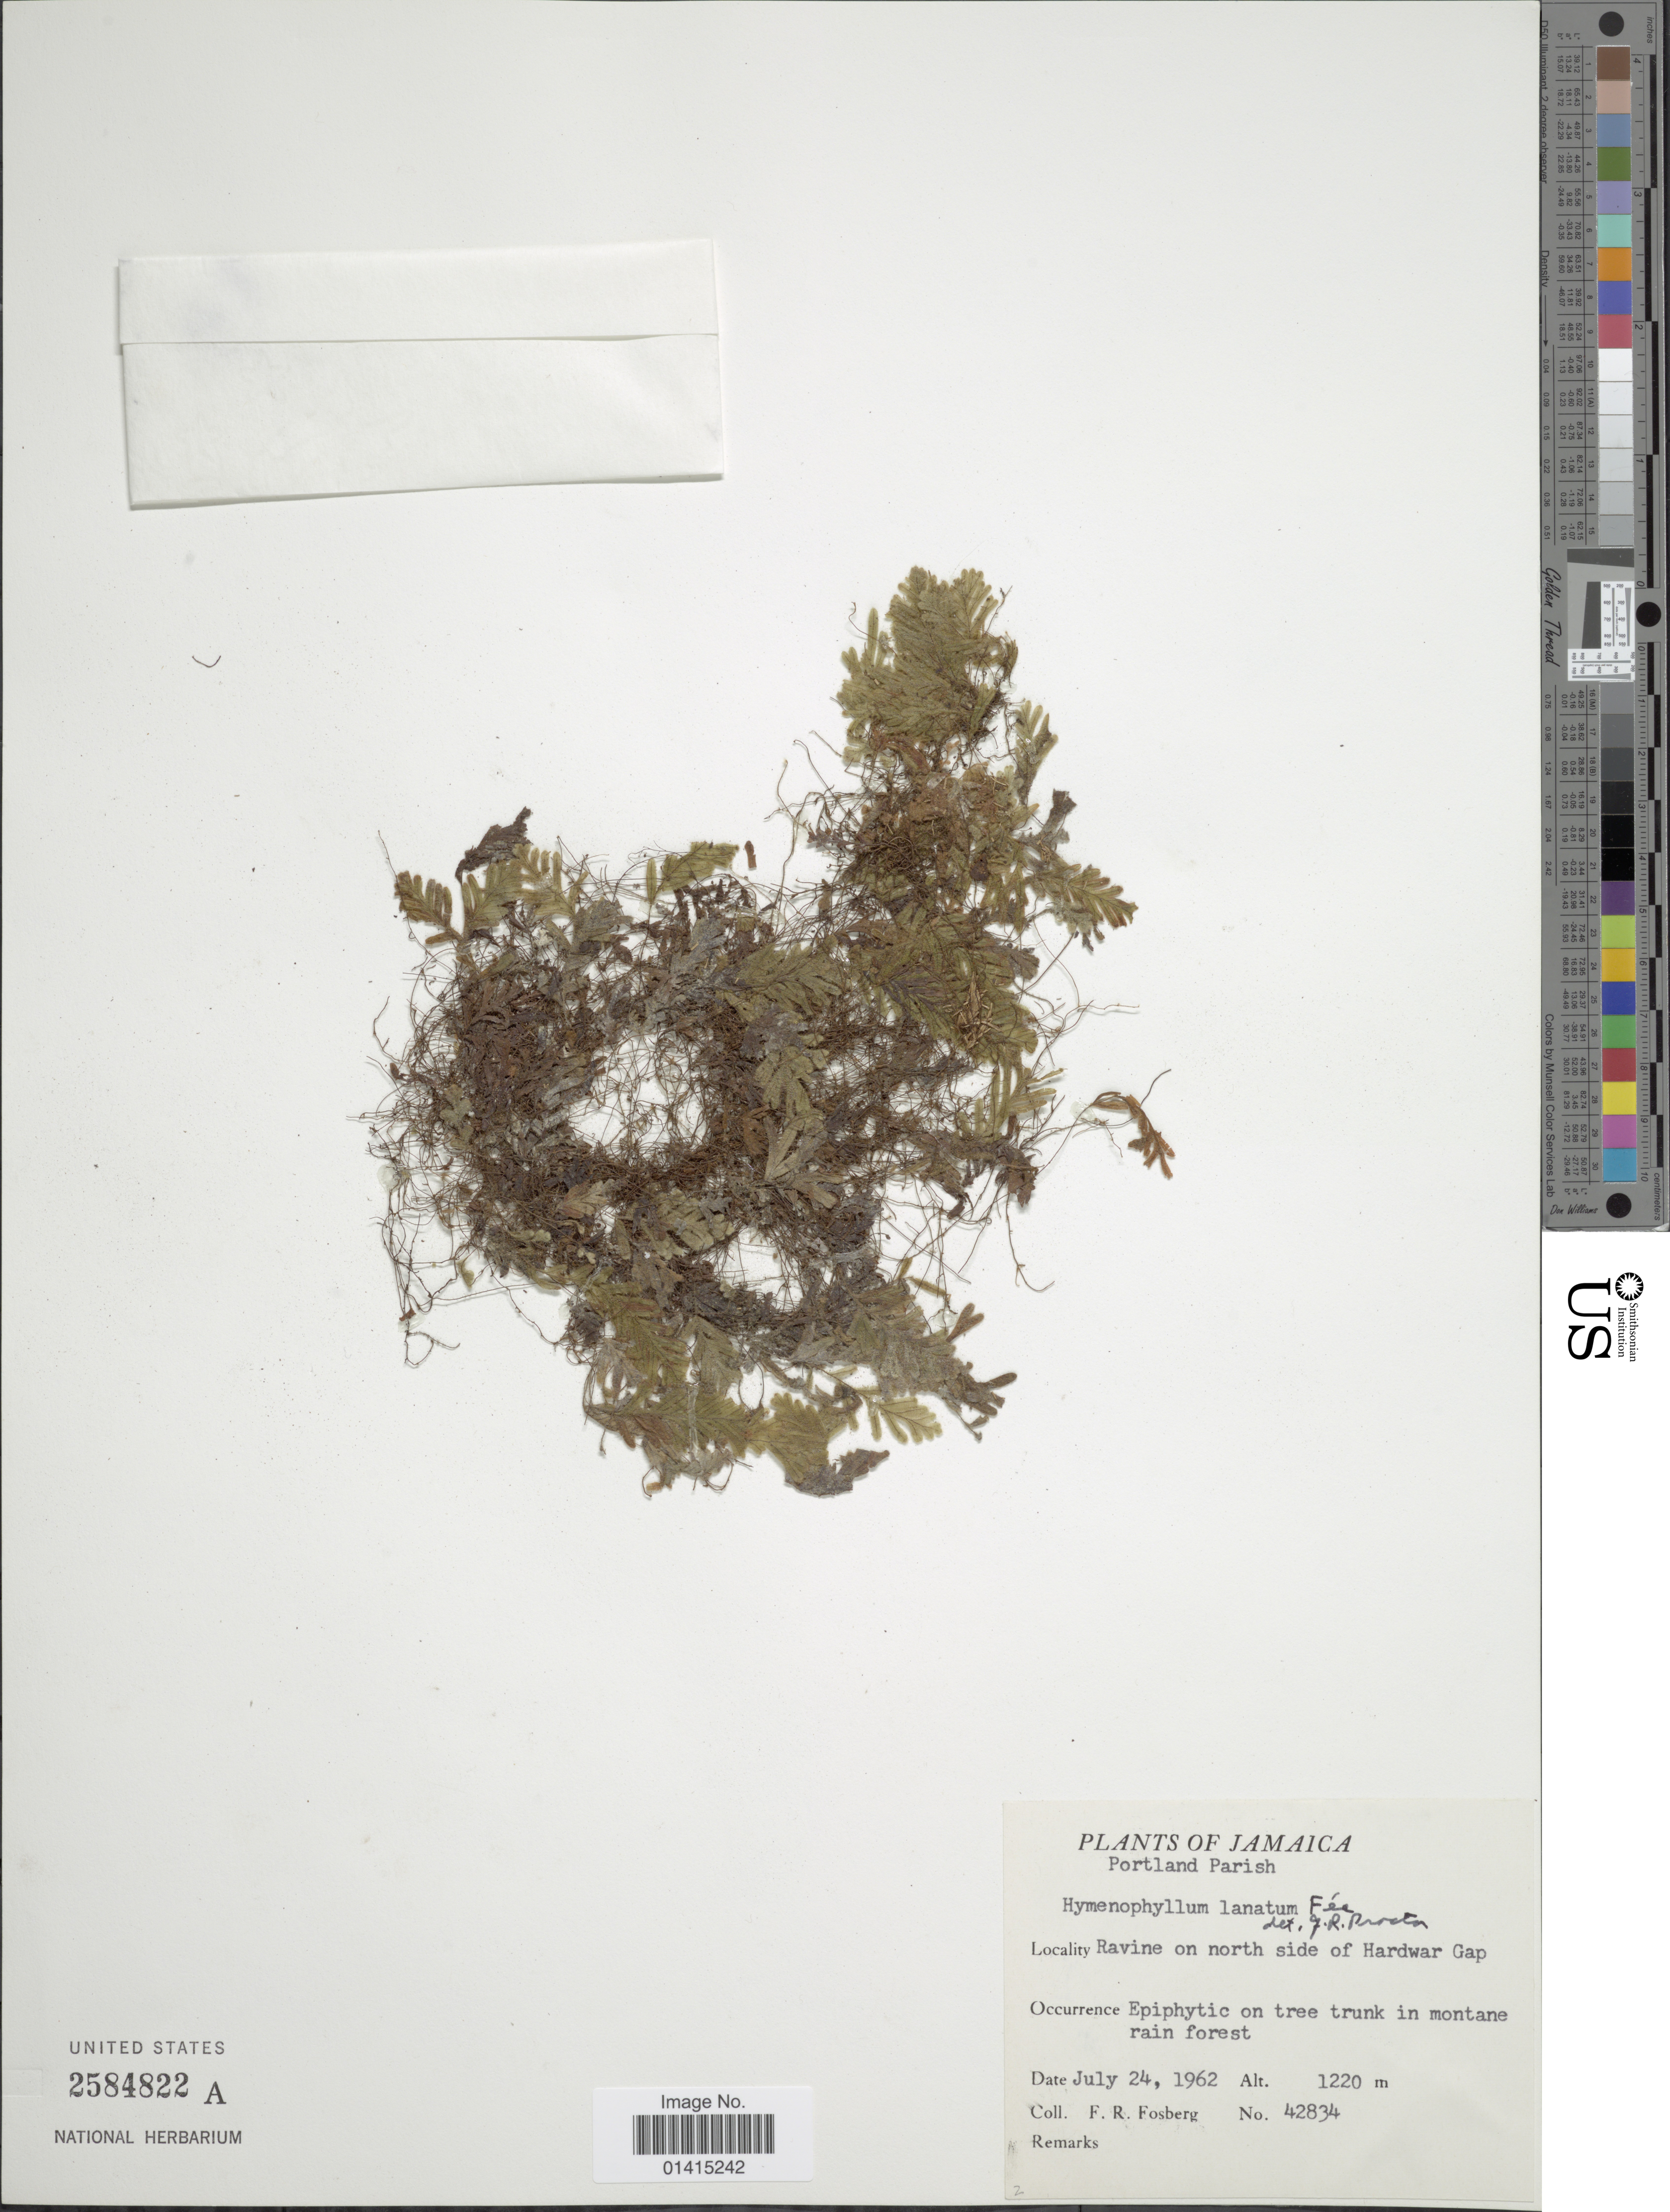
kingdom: Plantae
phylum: Tracheophyta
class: Polypodiopsida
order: Hymenophyllales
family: Hymenophyllaceae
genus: Hymenophyllum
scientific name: Hymenophyllum lanatum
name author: Fée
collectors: F. R. Fosberg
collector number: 42834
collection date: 1962-07-24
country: Jamaica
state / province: Portland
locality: Portland parish, ravine on north side of Hardwar Gap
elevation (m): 1220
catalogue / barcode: US 2584822A